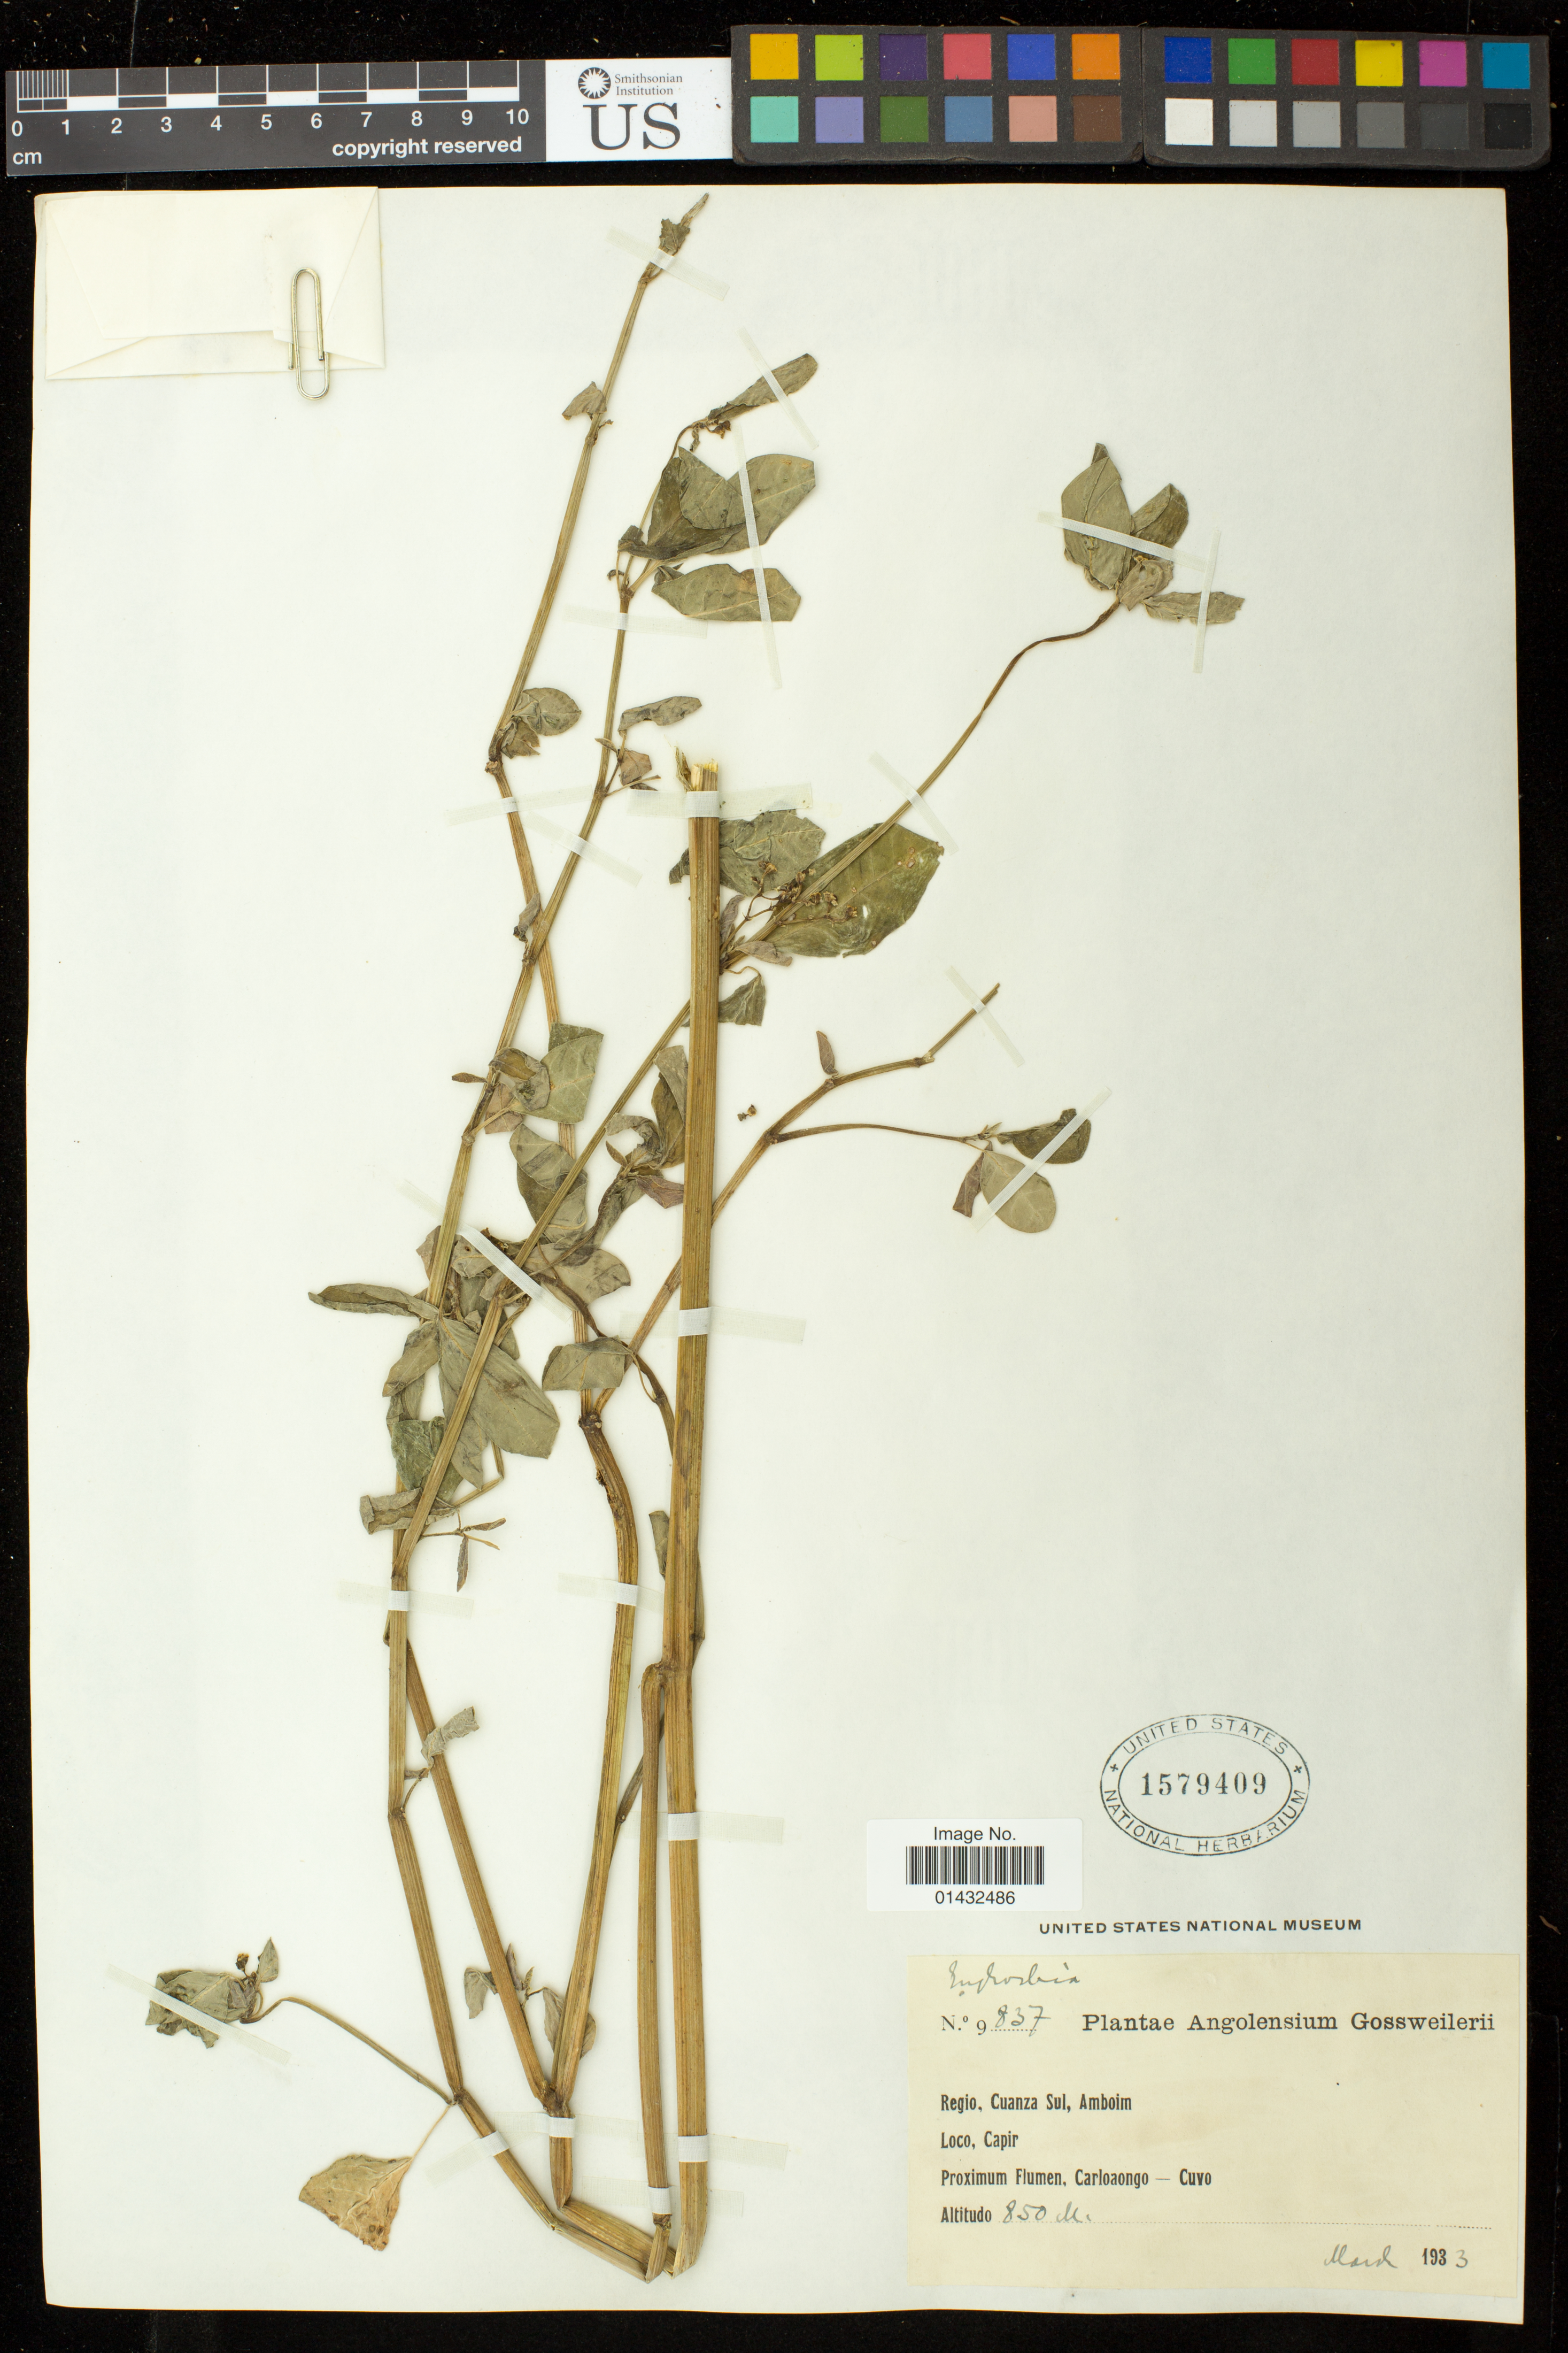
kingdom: Plantae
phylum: Tracheophyta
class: Magnoliopsida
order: Malpighiales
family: Euphorbiaceae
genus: Euphorbia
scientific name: Euphorbia sp.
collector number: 9837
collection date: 1933-03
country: Angola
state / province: Cuanza Sul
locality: Cuanza Sul, Amboim; Capir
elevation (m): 850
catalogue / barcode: US 1579409